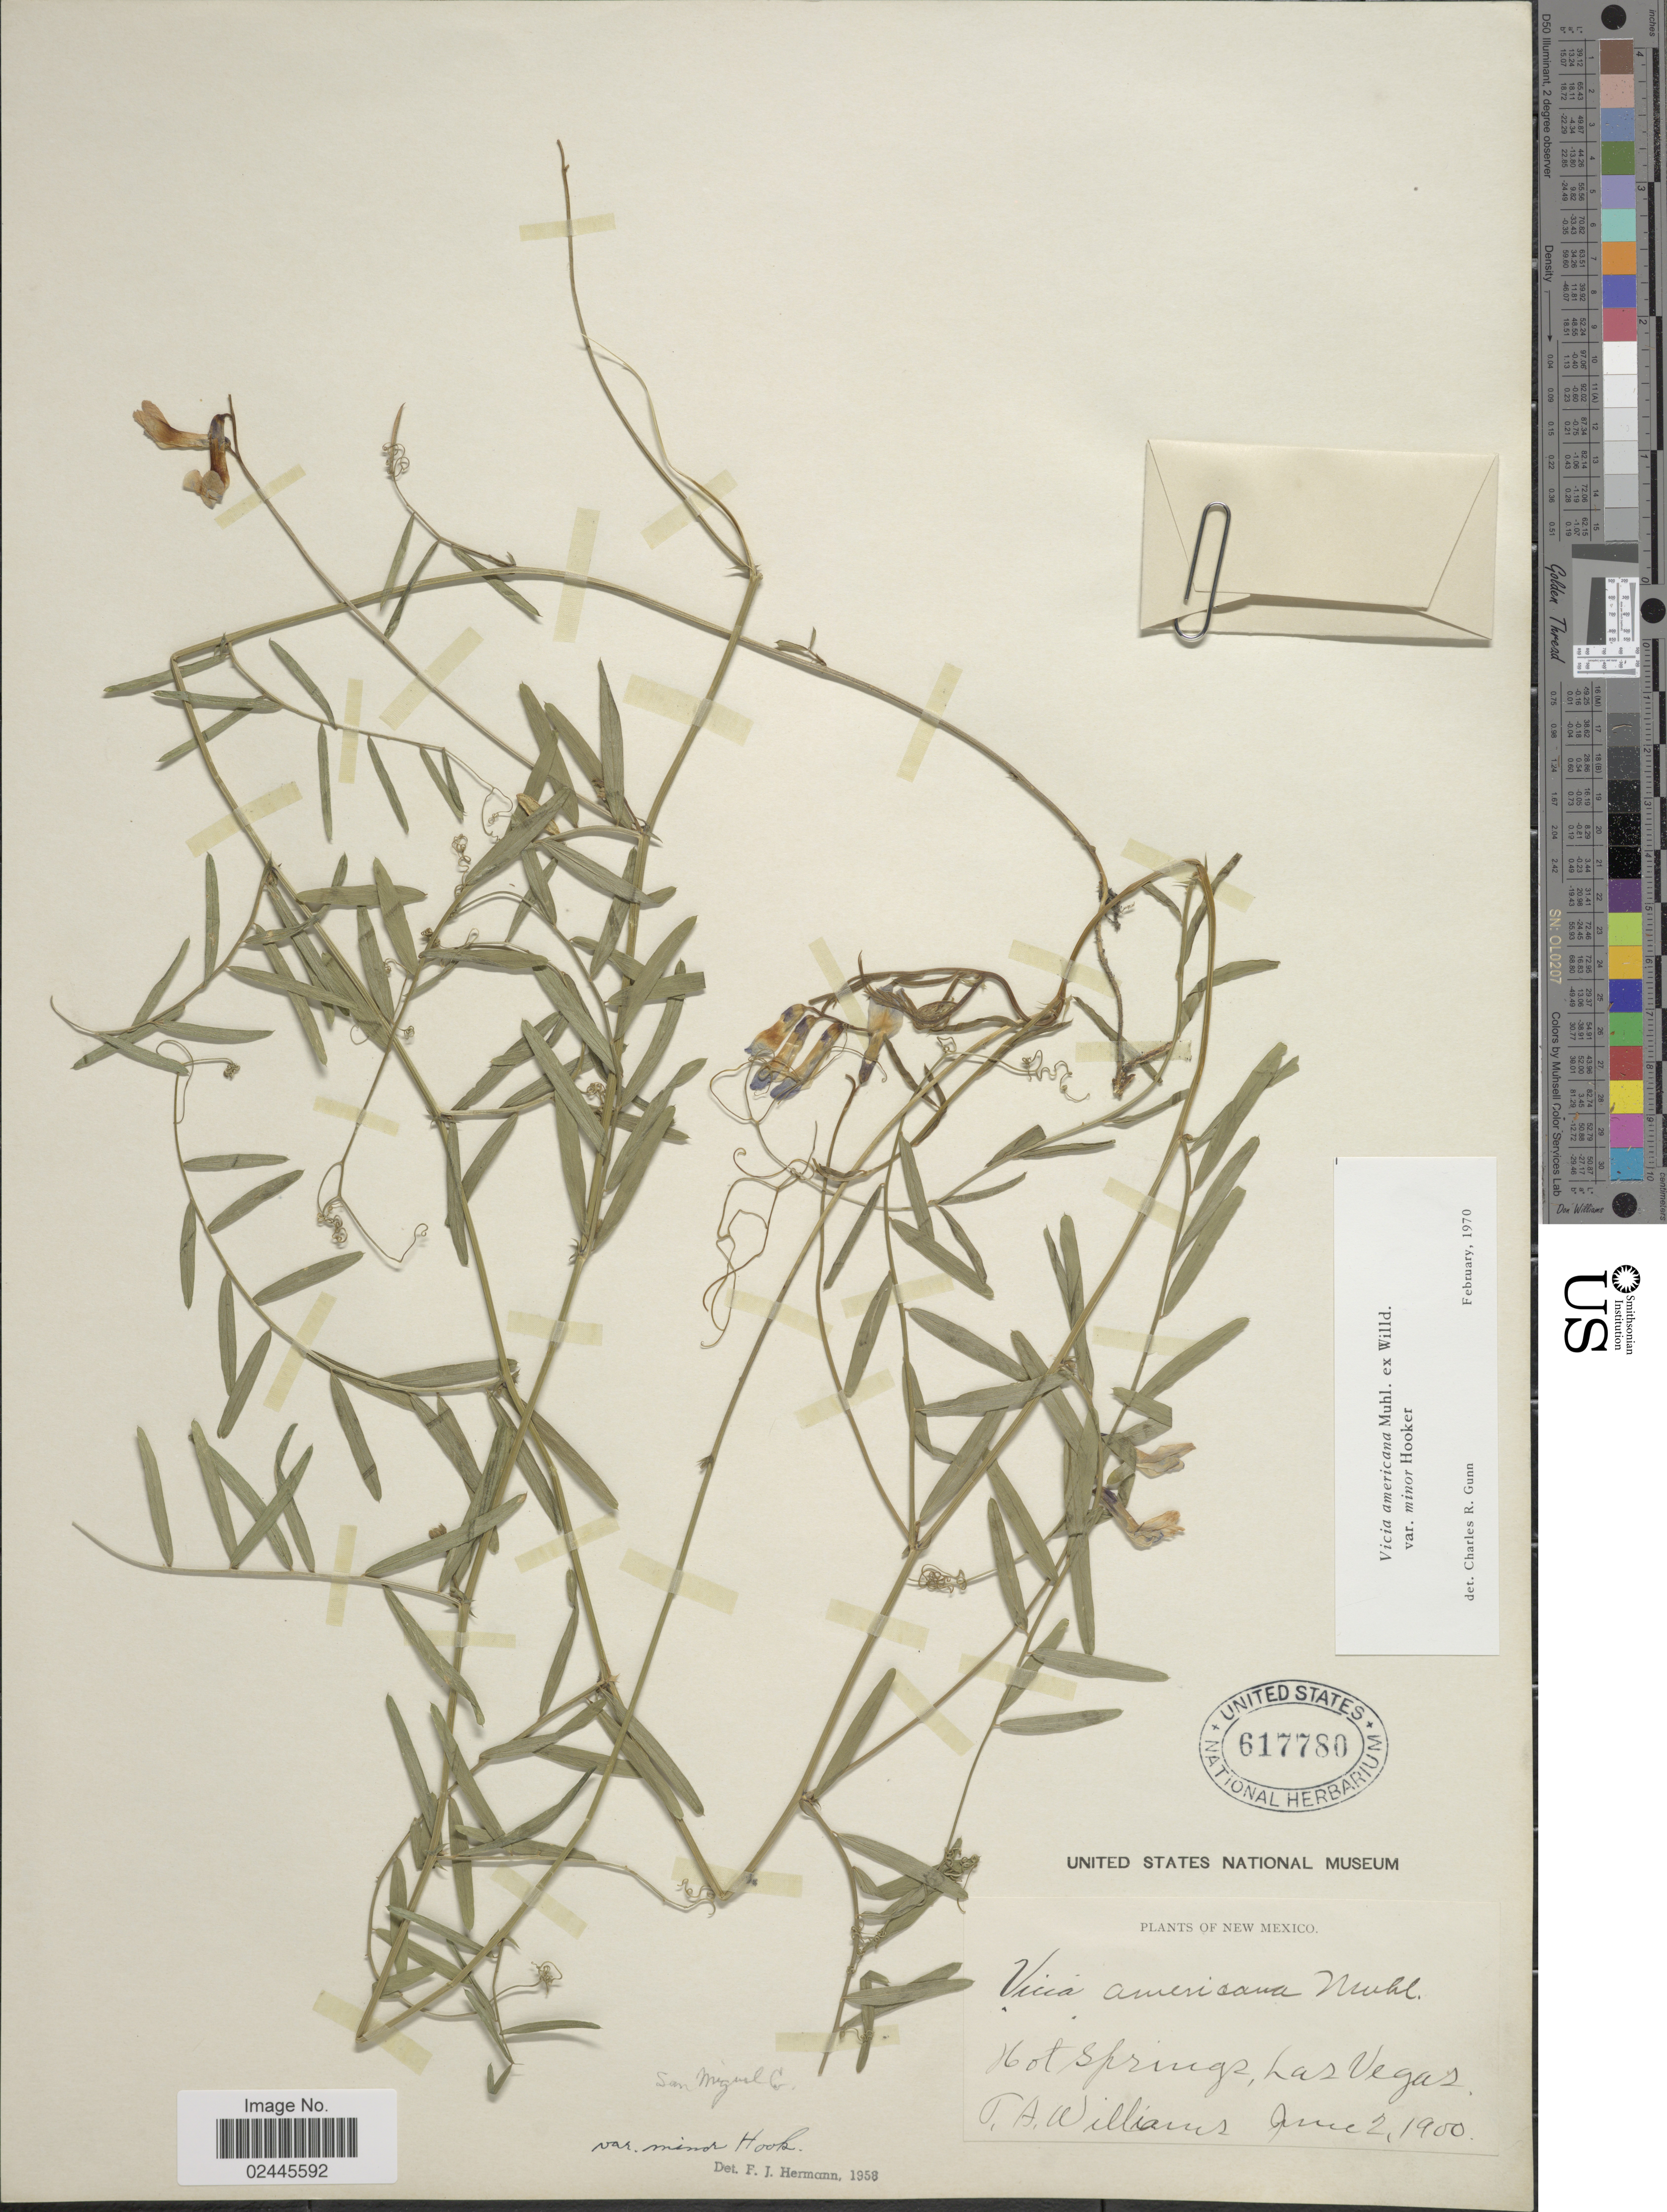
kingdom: Plantae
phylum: Tracheophyta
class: Magnoliopsida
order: Fabales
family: Fabaceae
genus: Vicia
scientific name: Vicia americana var. minor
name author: Hook.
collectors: T. A. Williams (herbarium)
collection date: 1900-06-02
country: United States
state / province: New Mexico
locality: Hot Springs, Las Vegas.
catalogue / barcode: US 617780